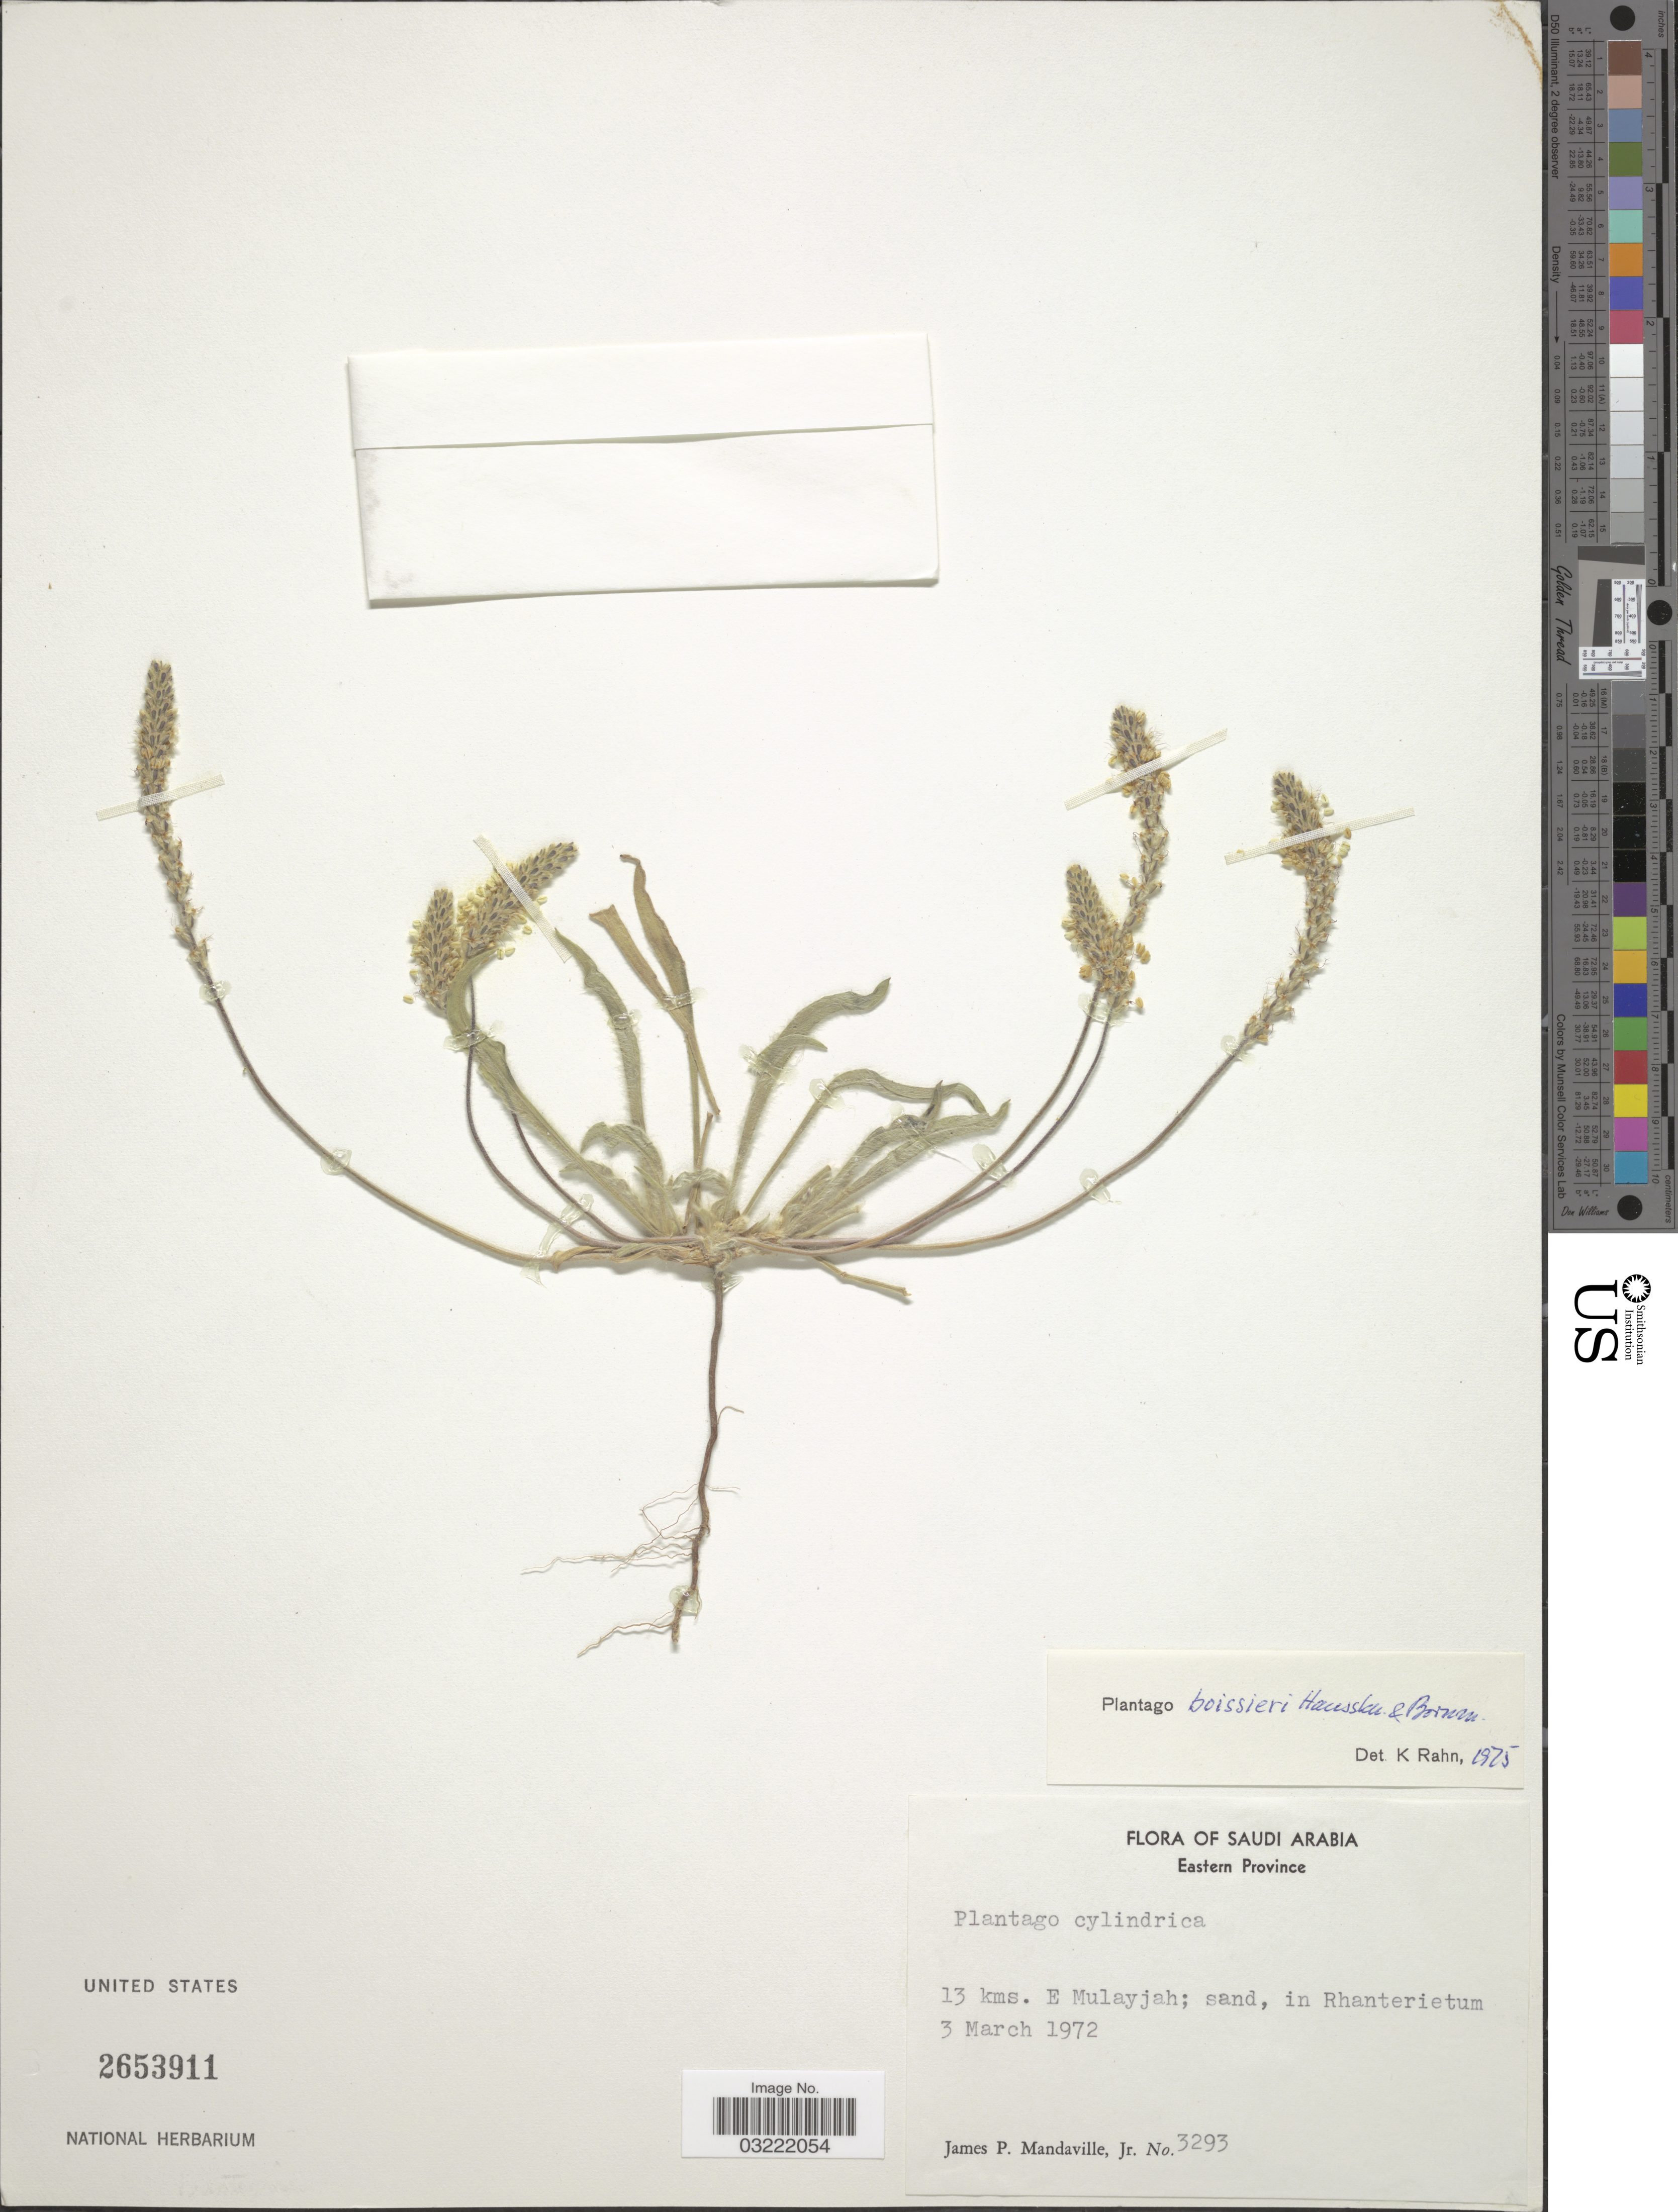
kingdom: Plantae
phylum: Tracheophyta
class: Magnoliopsida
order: Lamiales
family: Plantaginaceae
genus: Plantago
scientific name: Plantago boissieri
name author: Hausskn. & Bornm.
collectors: J. Mandaville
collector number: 3293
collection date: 1972-03-03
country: Saudi Arabia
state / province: Ash Sharqiyah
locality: Eastern Province. 13 kms. E Mulayjah.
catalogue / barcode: US 2653911